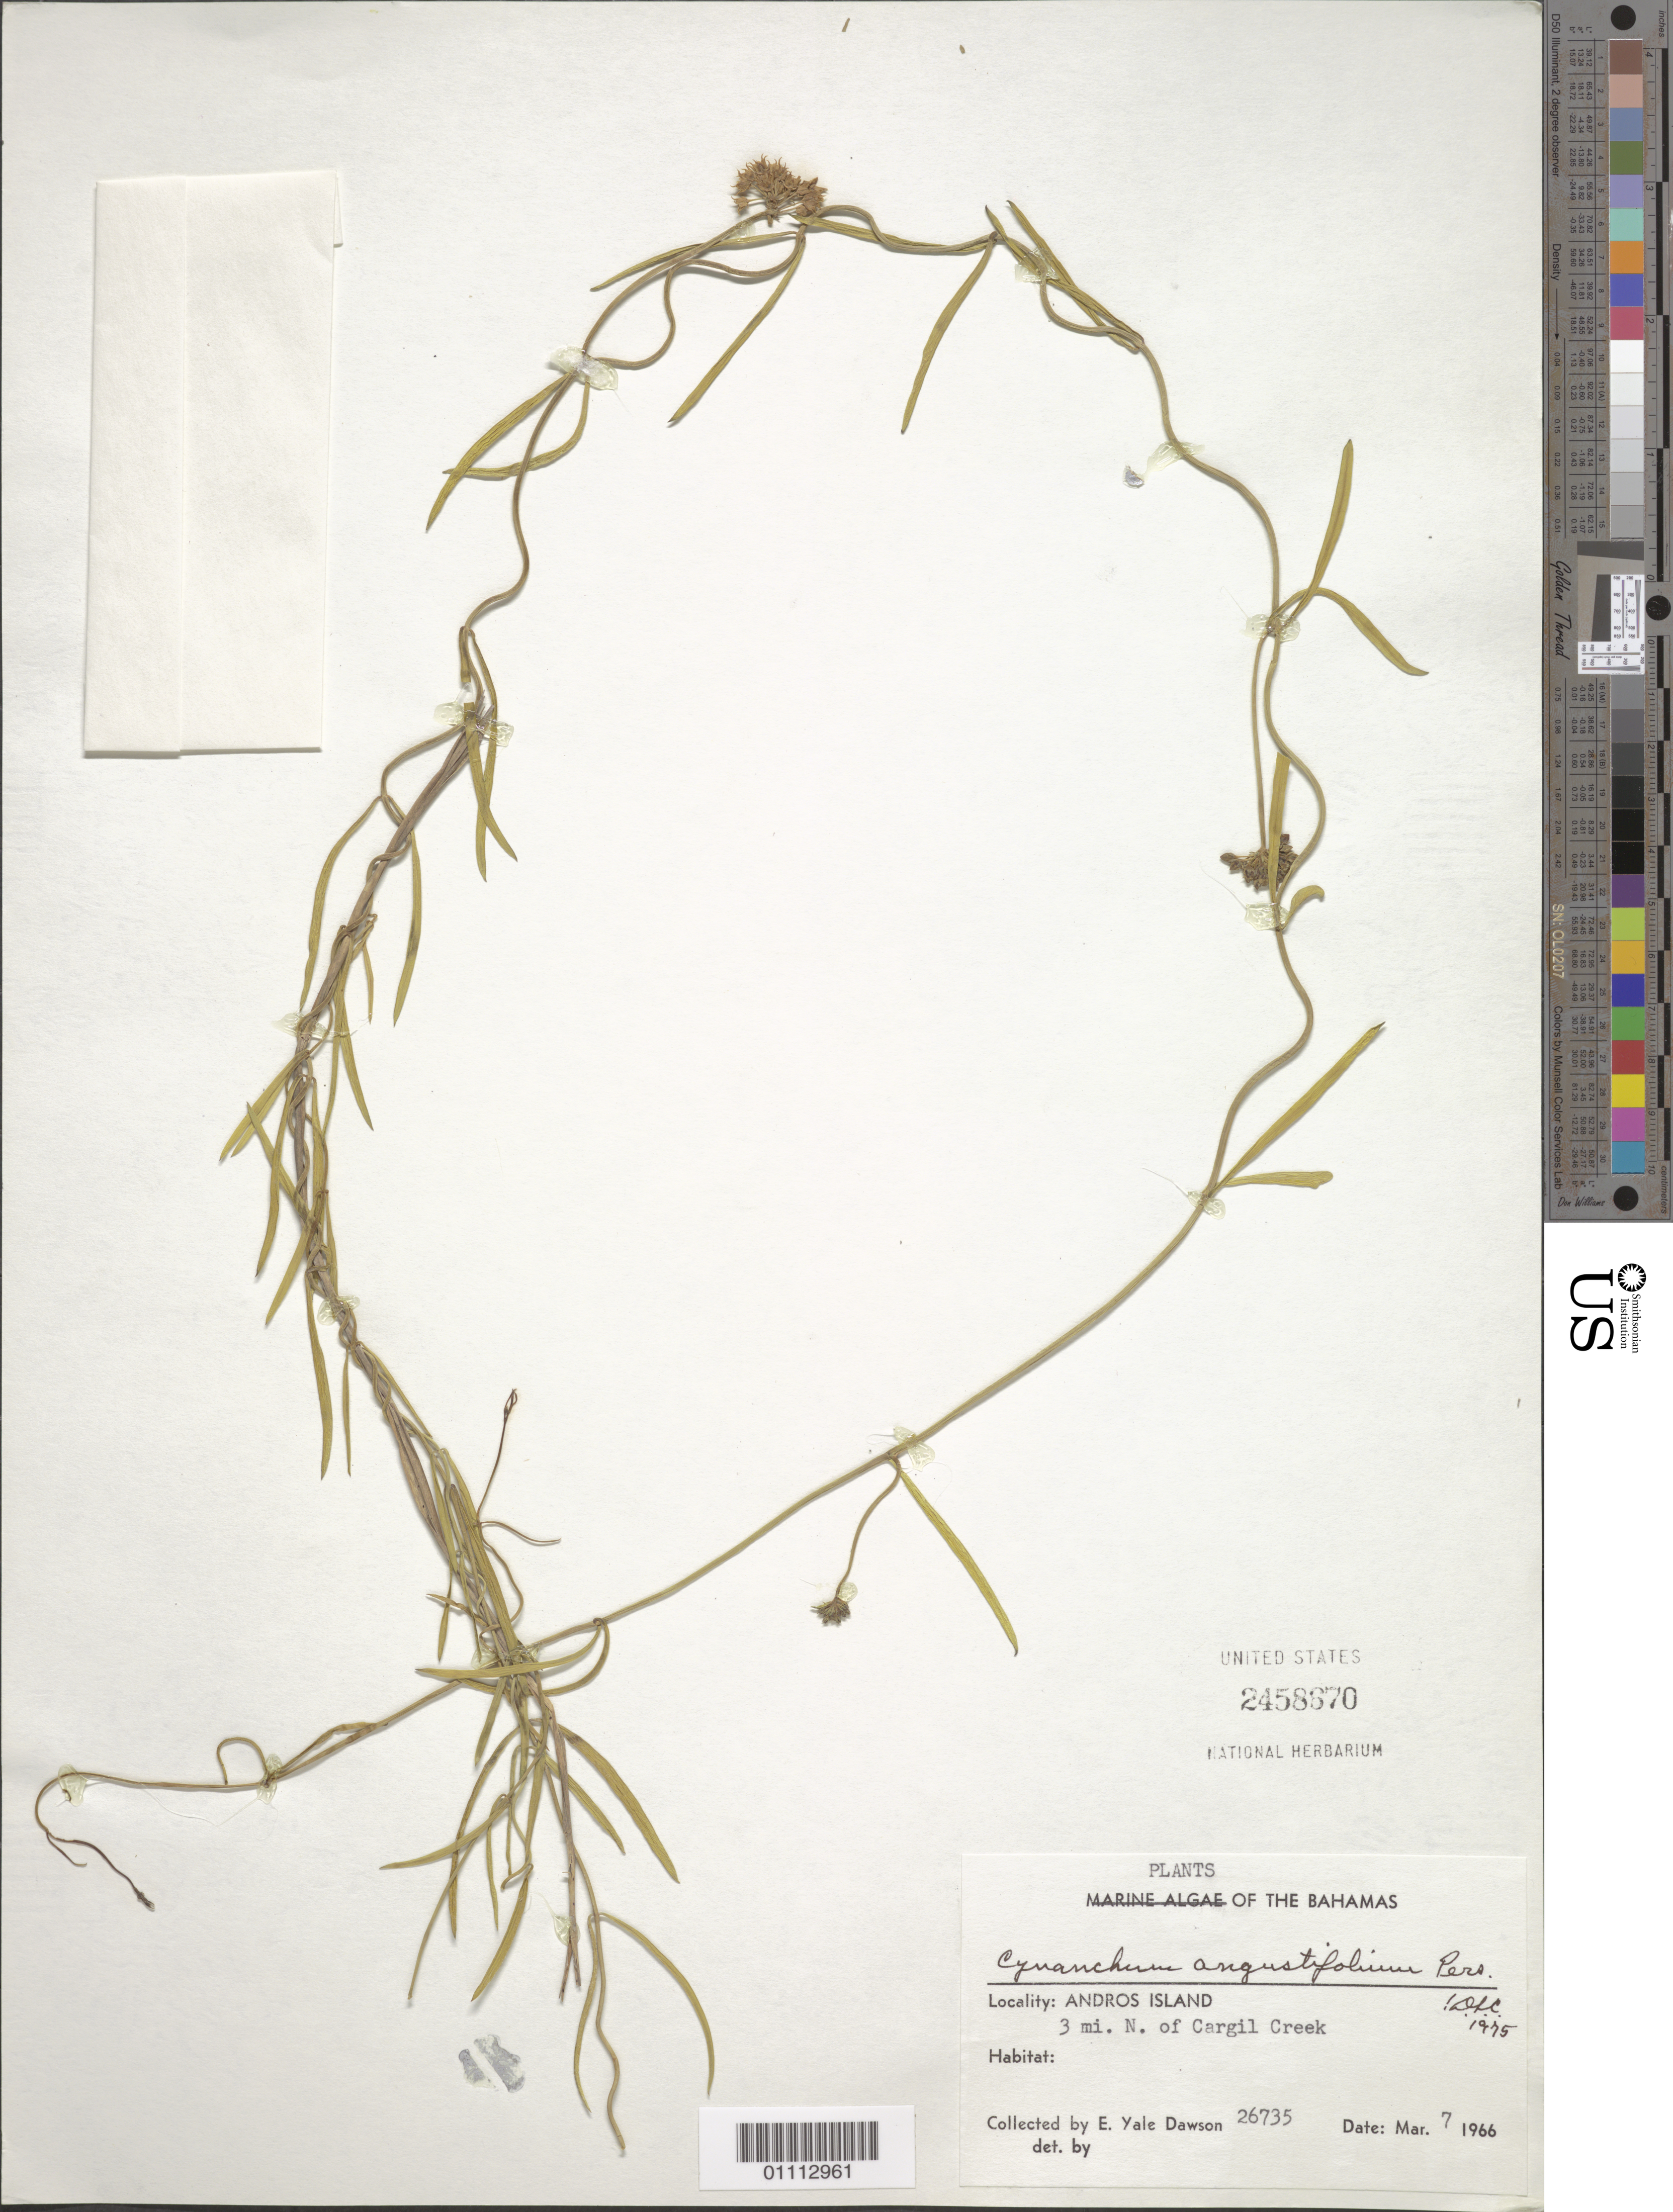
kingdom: Plantae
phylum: Tracheophyta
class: Magnoliopsida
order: Gentianales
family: Apocynaceae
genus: Cynanchum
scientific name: Cynanchum angustifolium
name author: Pers.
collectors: E. Y. Dawson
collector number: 26735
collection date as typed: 07 Mar 1966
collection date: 1966-03-07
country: Bahamas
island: Andros I.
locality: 3 mi. N of Cargil Creek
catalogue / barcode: US 2458670